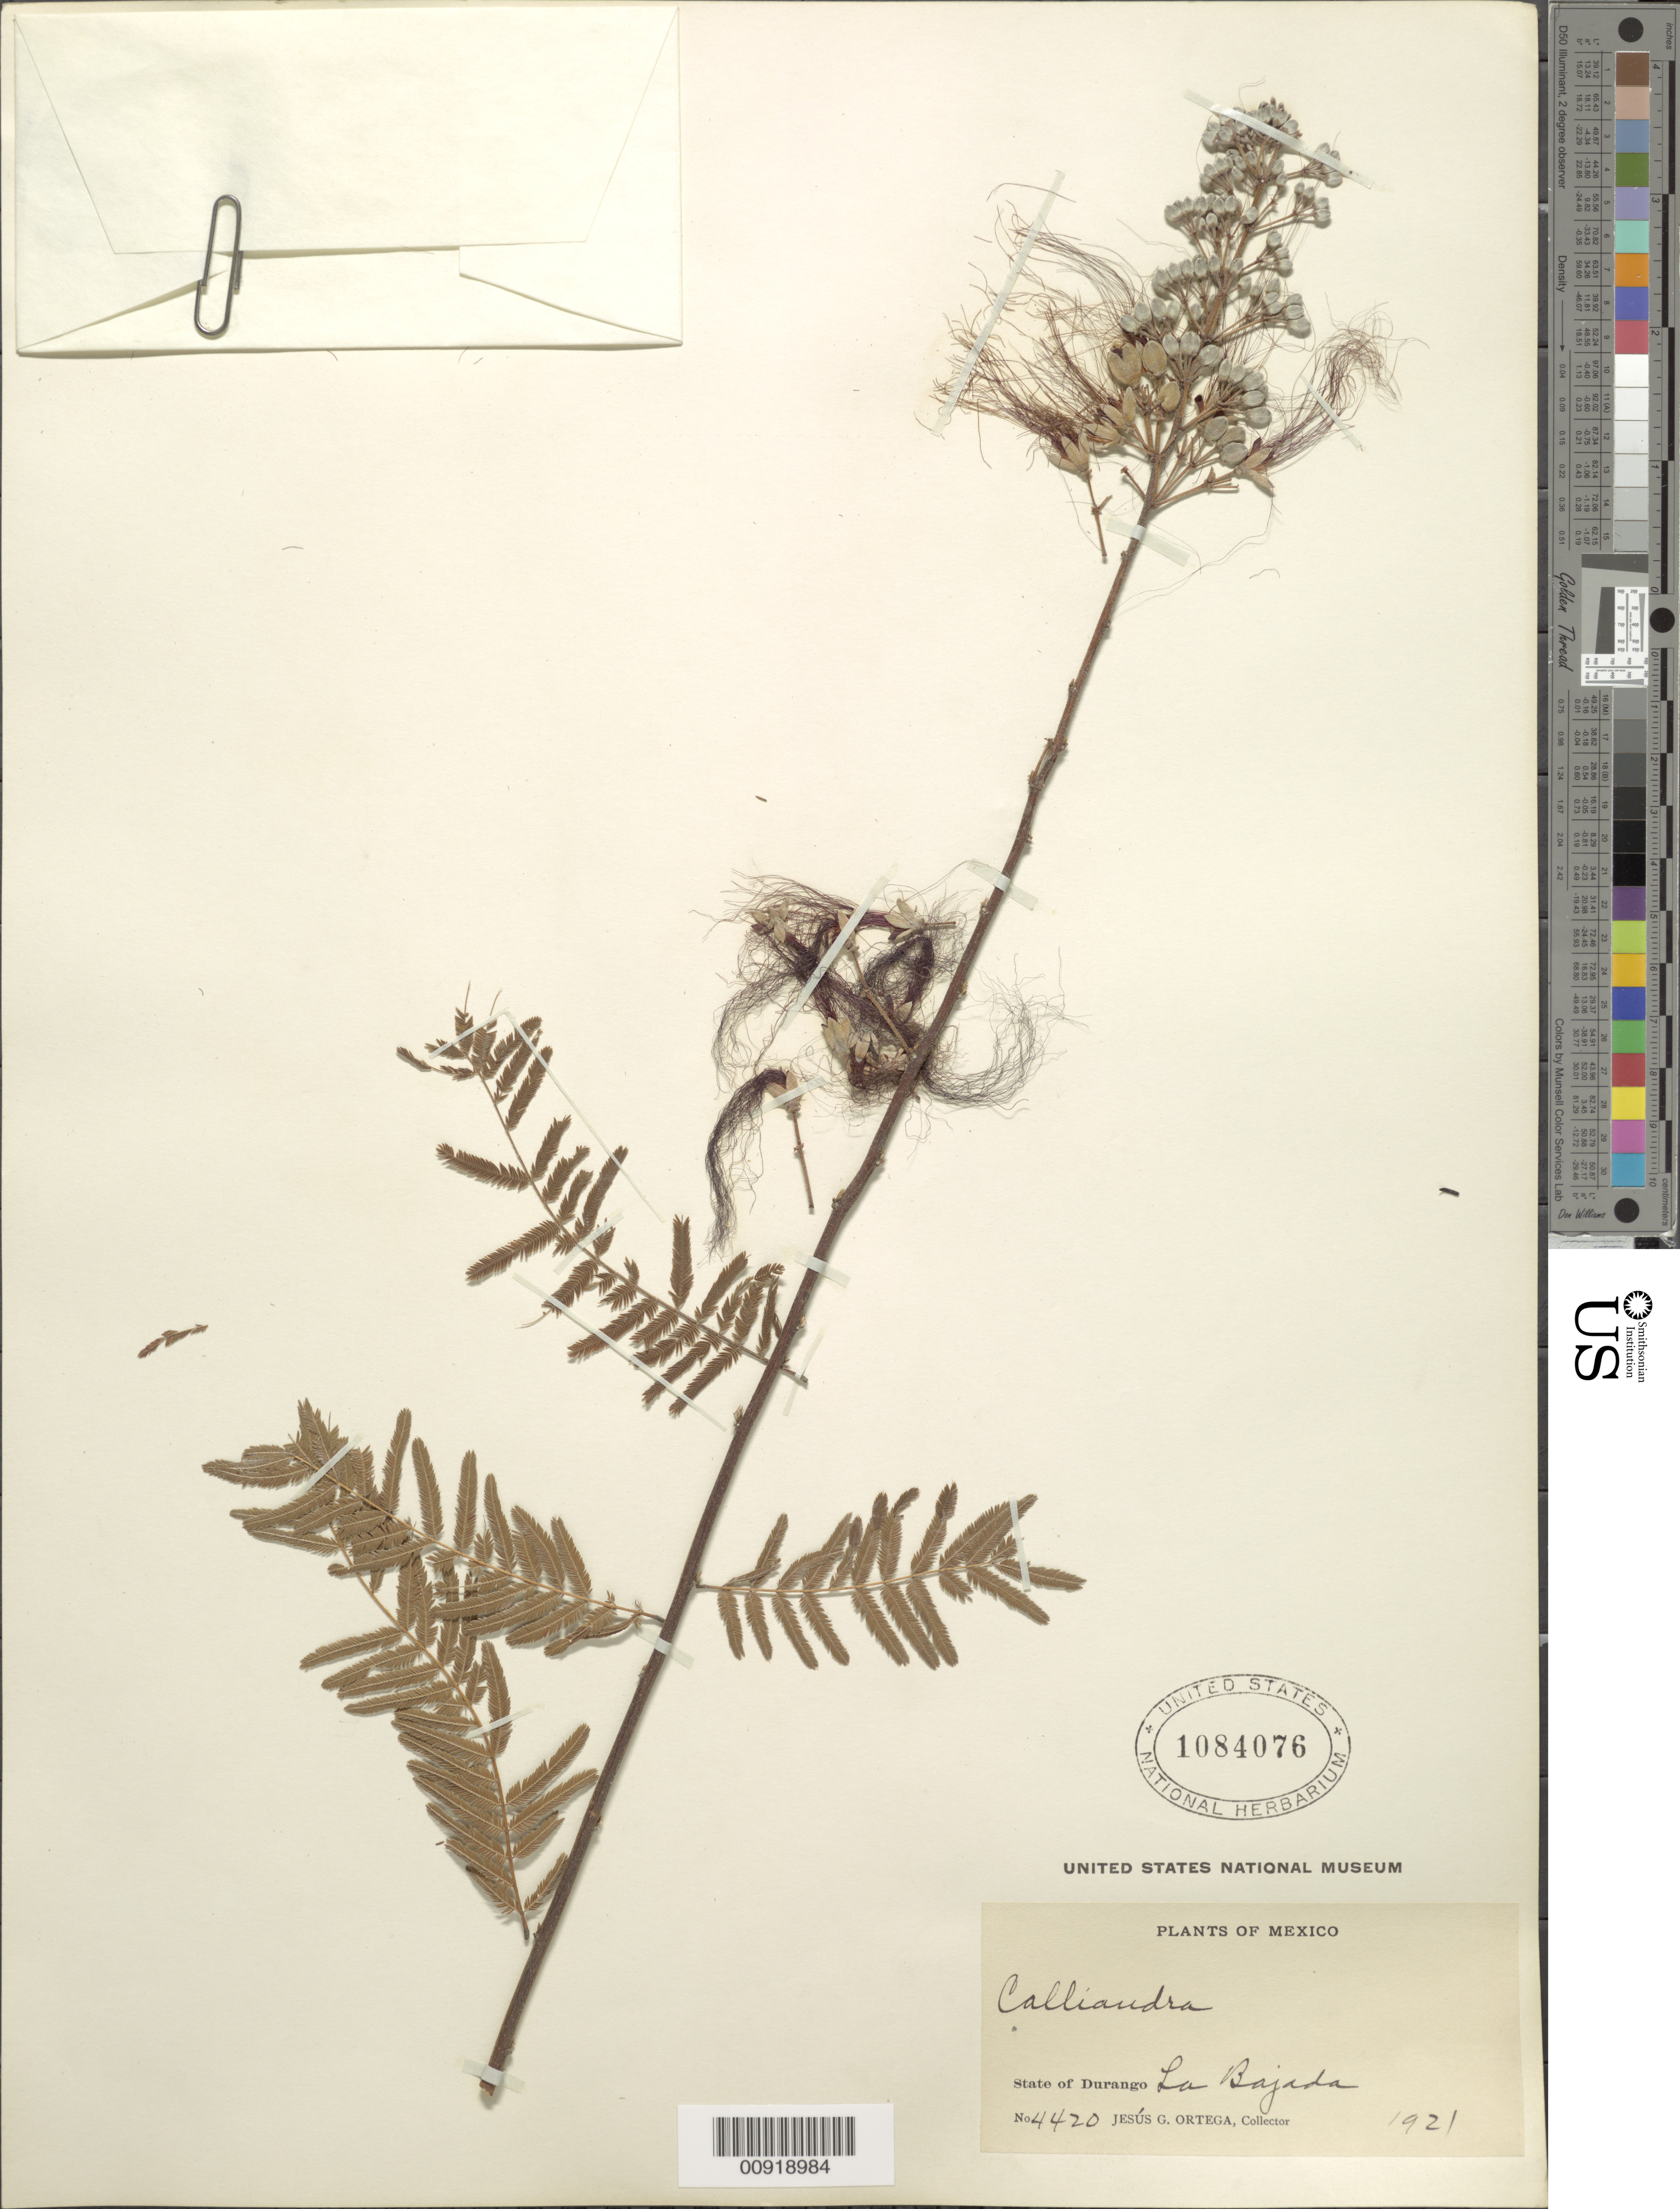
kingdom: Plantae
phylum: Tracheophyta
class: Magnoliopsida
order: Fabales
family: Fabaceae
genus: Calliandra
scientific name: Calliandra houstoniana var. anomala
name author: (Kunth) Barneby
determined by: Strong, Mark T., (BOT), Smithsonian Institution - National Museum of Natural History (UNITED STATES)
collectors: J. Ortega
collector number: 4420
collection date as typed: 1921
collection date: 1921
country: Mexico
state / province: Durango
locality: State of Durango: La Bajada.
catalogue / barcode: US 1084076